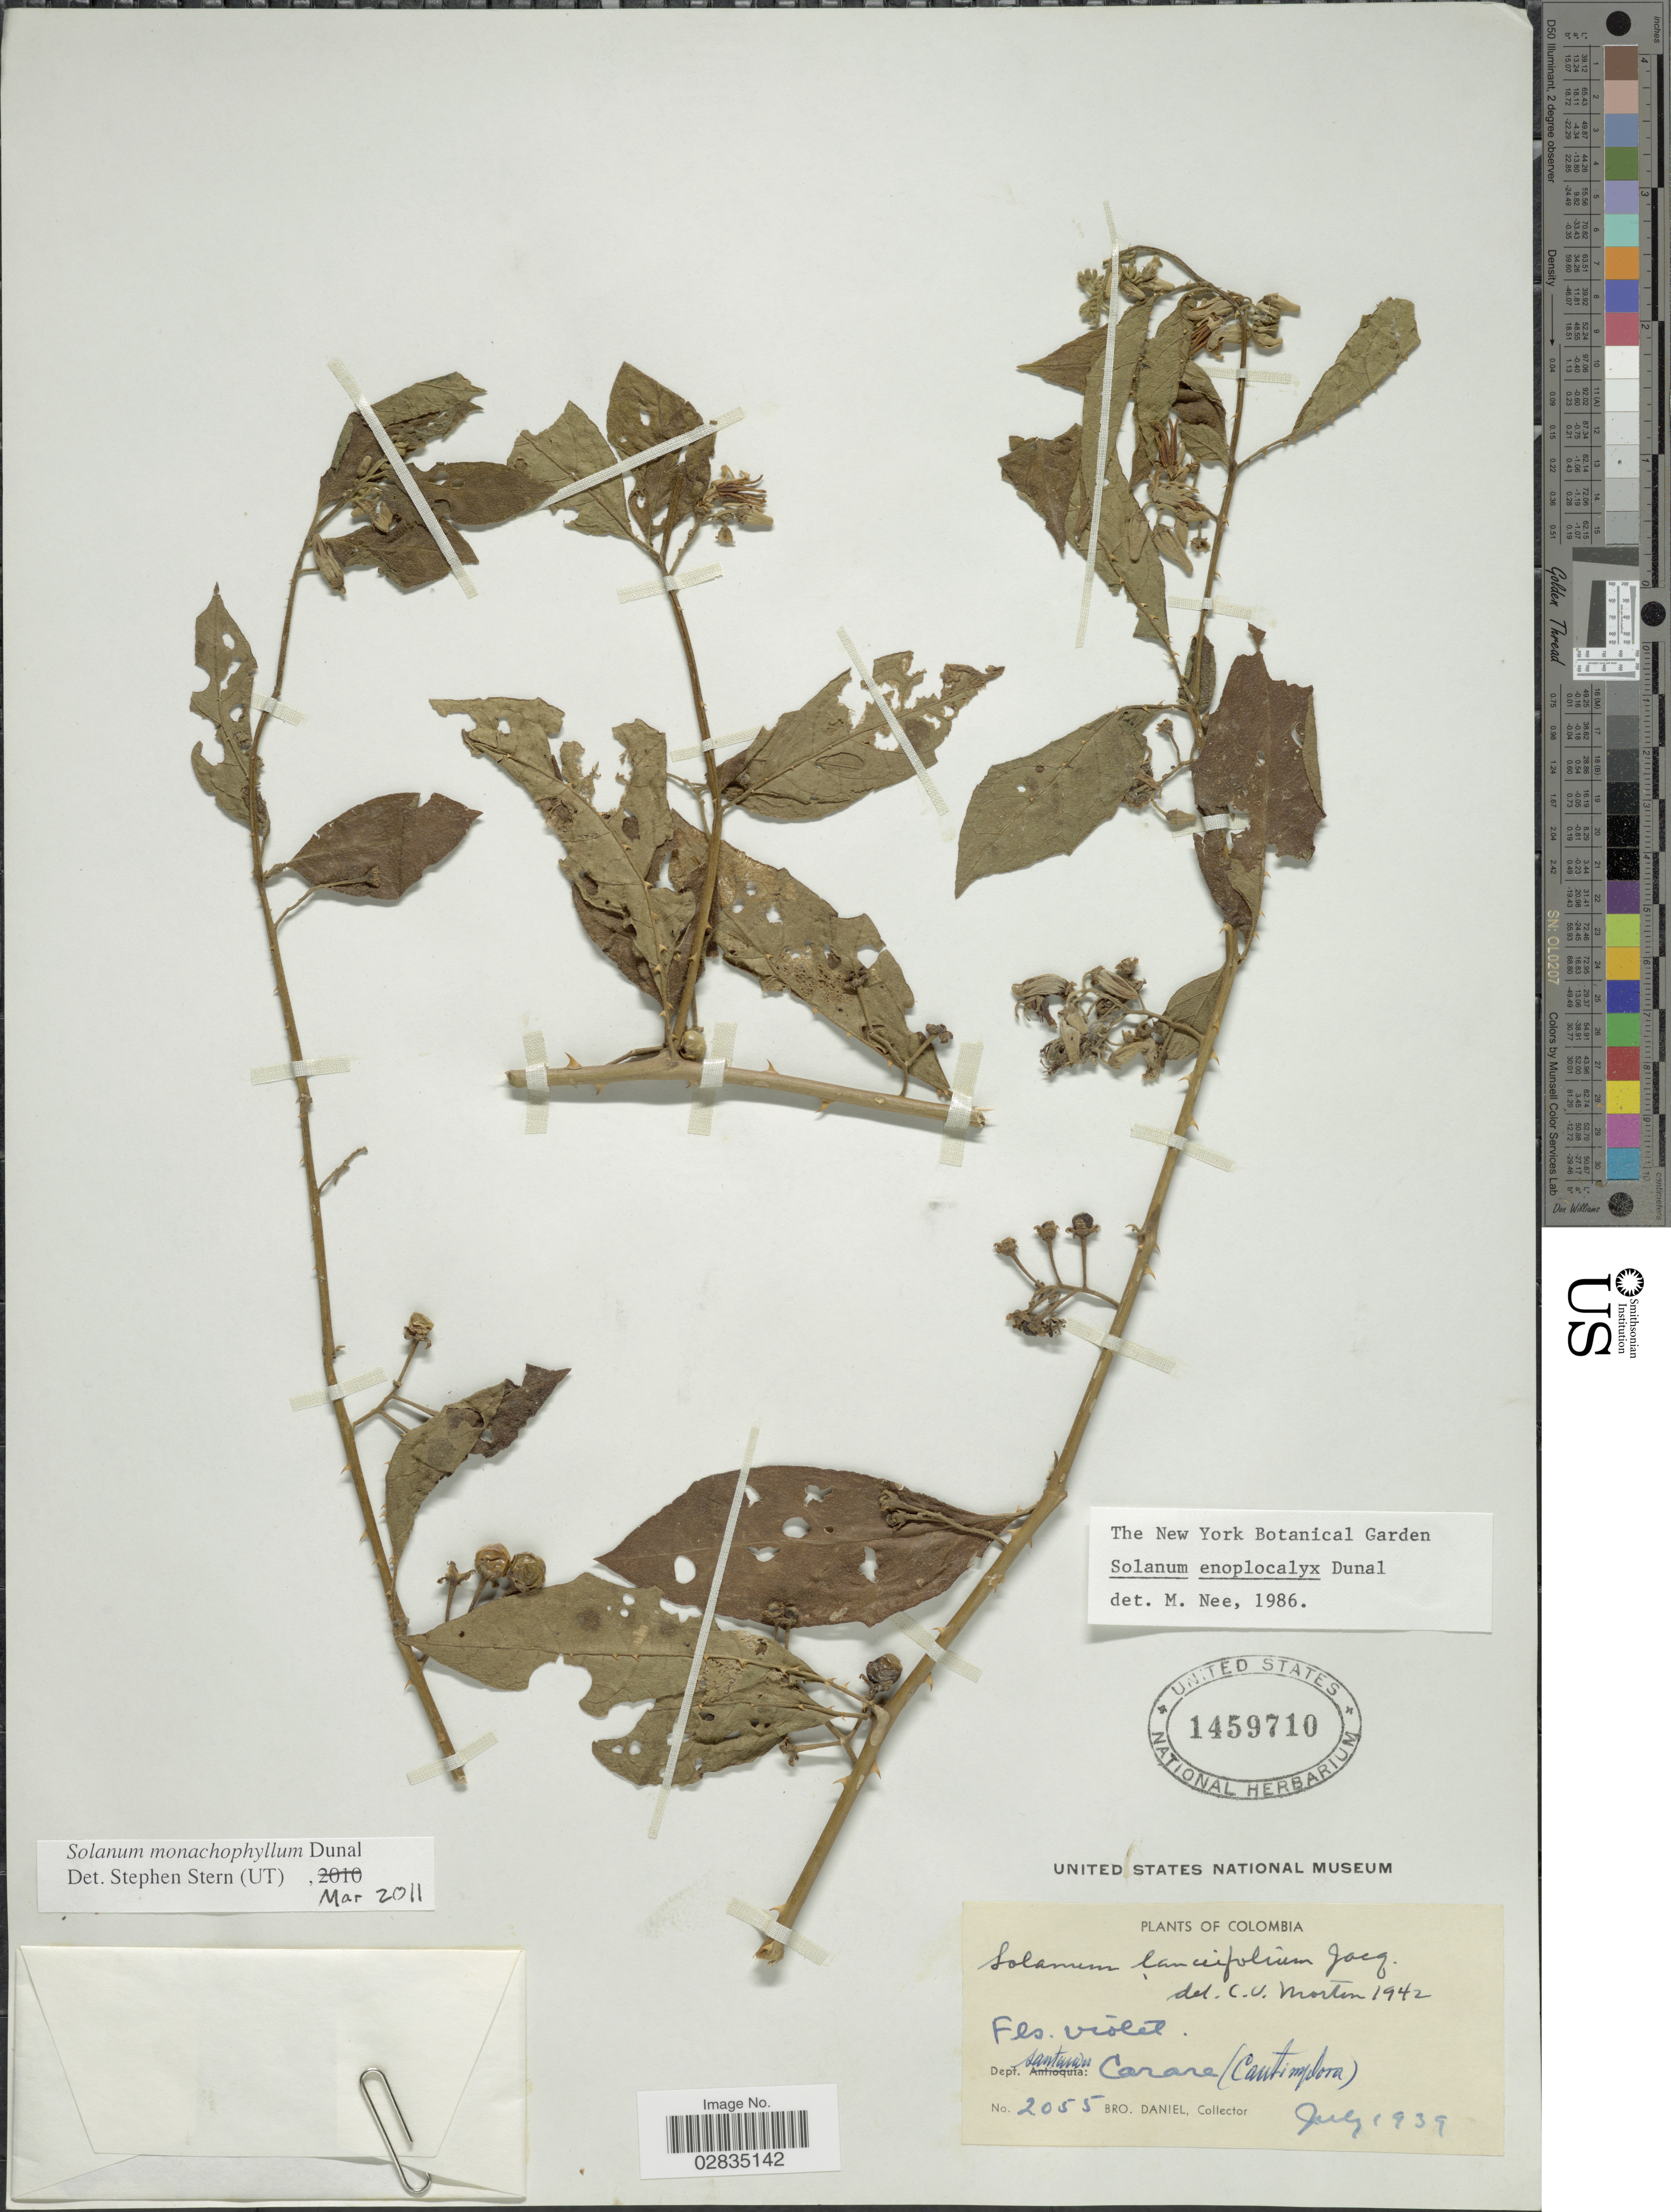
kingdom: Plantae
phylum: Tracheophyta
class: Magnoliopsida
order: Solanales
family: Solanaceae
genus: Solanum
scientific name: Solanum volubile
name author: Sw.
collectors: Bro. Daniel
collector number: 2055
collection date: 1939-07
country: Colombia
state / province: Santander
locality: Dept. Santander: Carare (Cantimplora).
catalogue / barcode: US 1459710